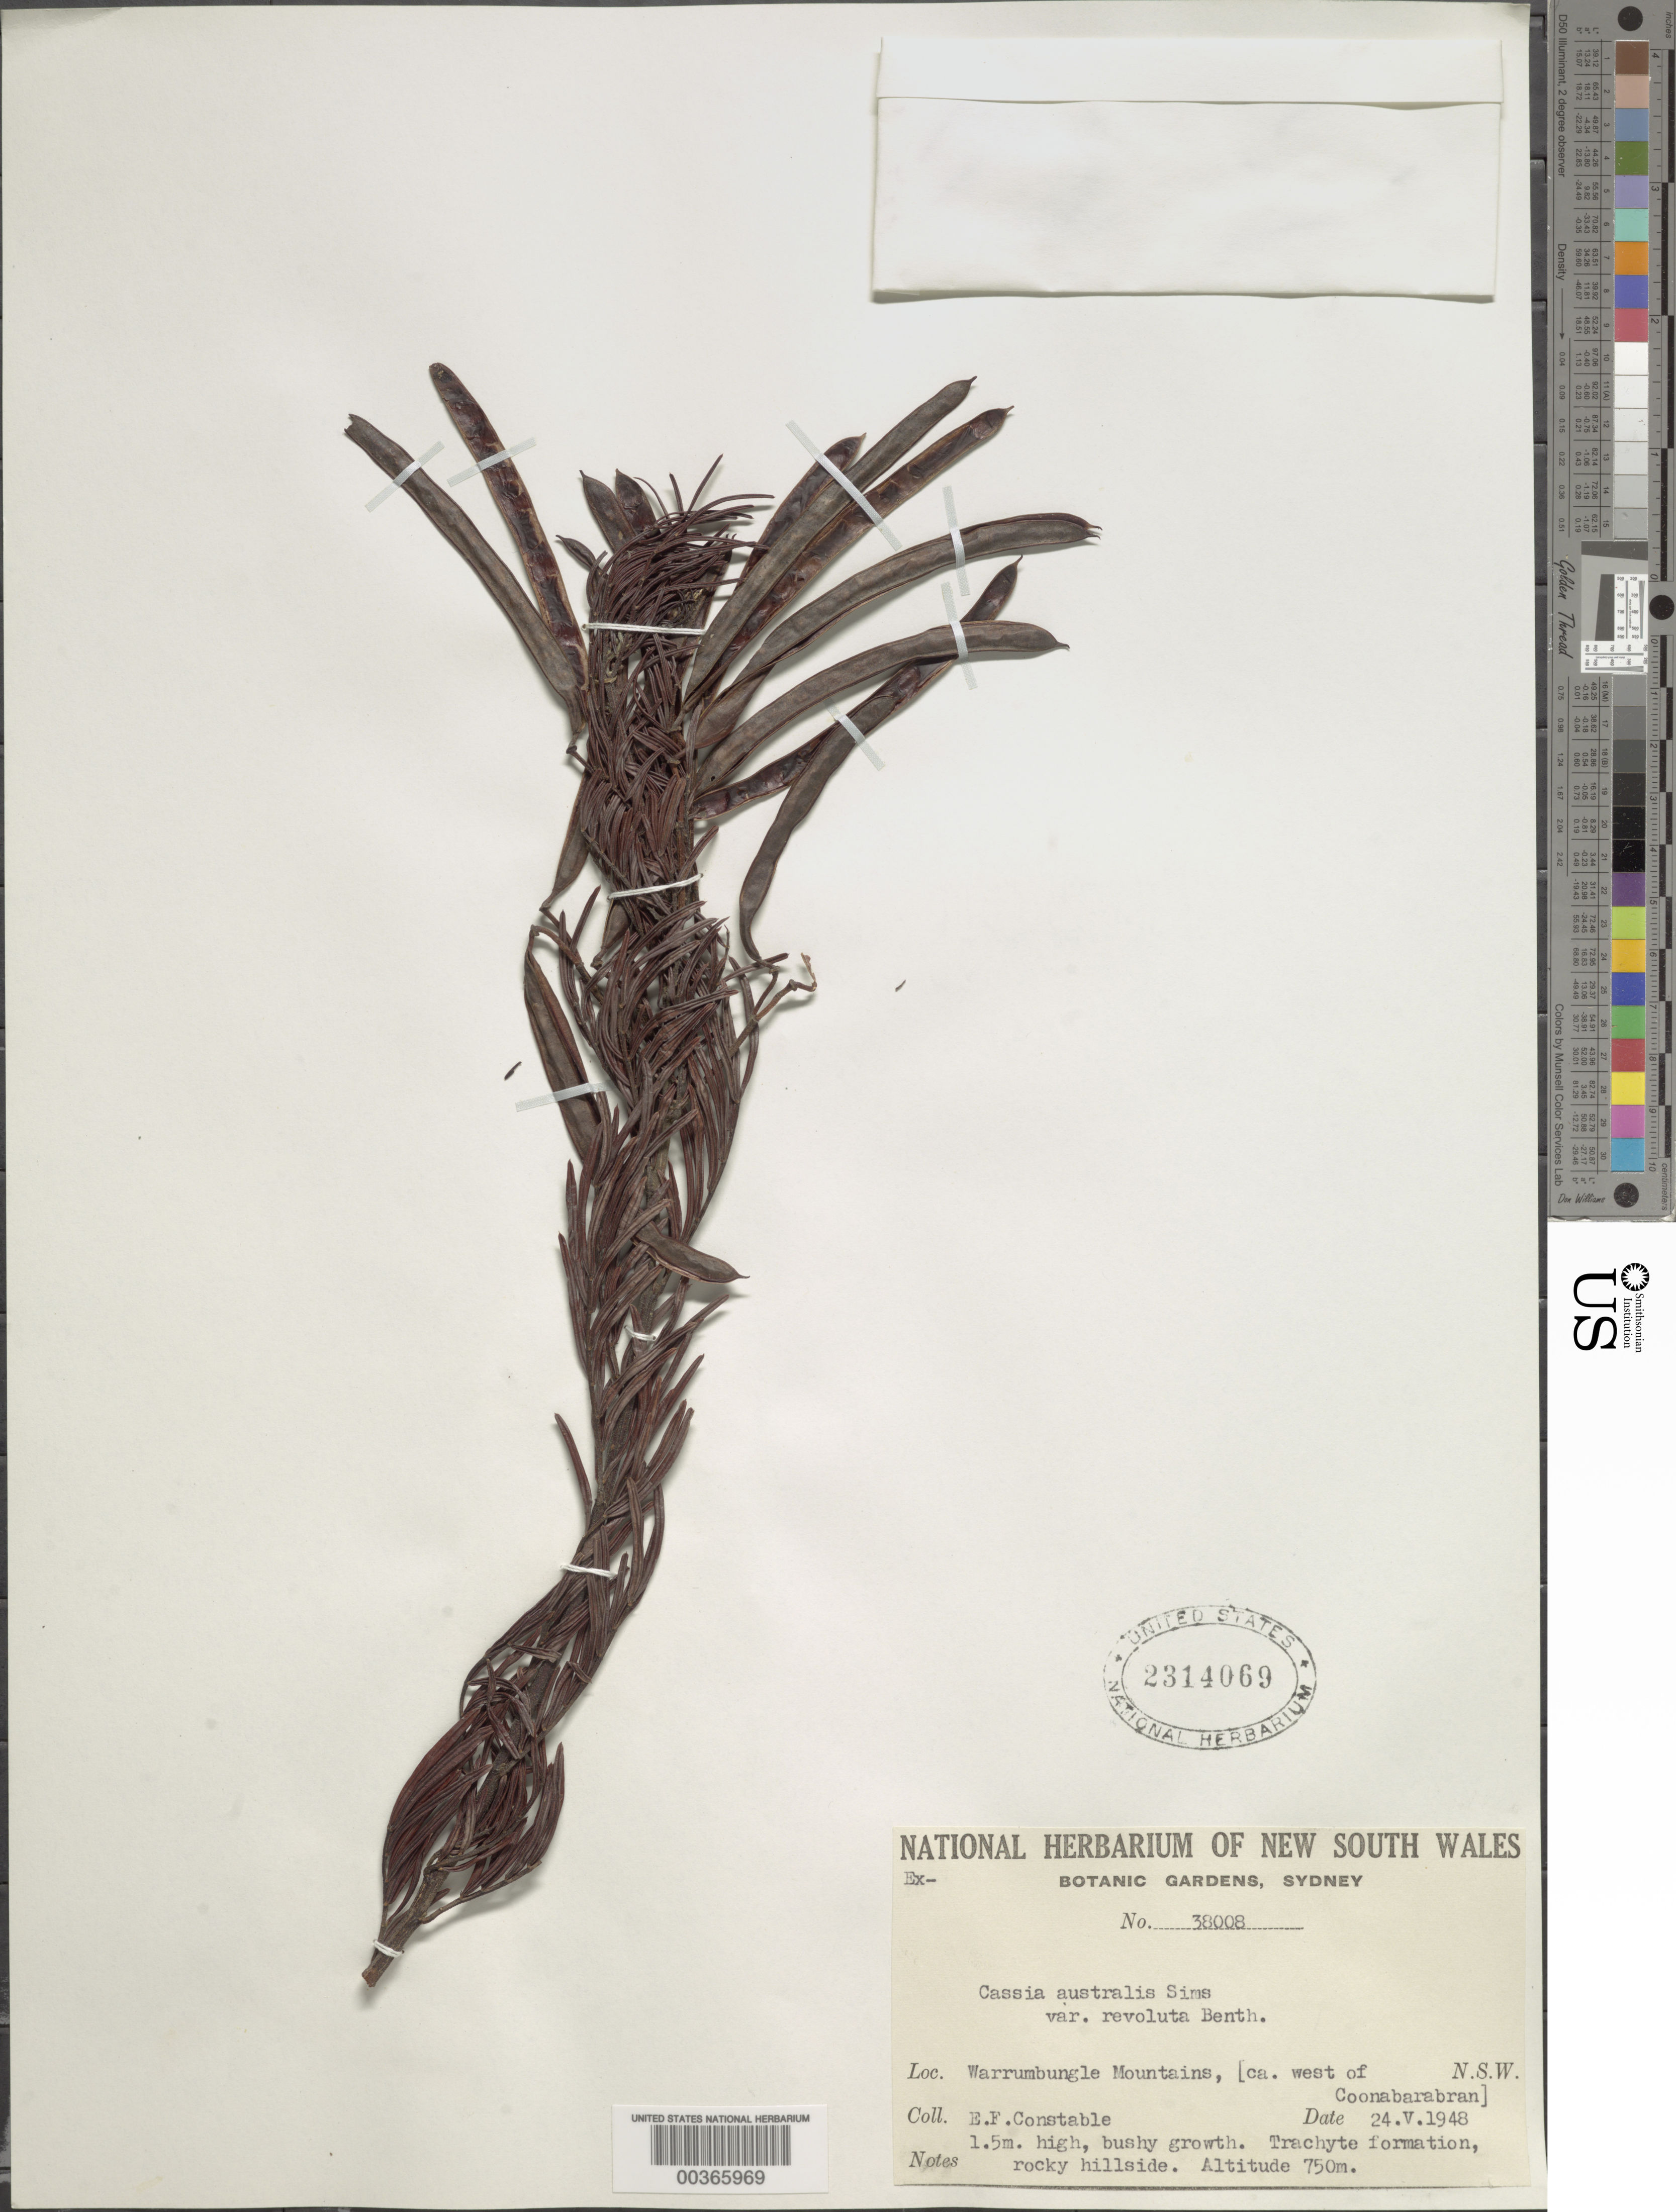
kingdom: Plantae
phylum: Tracheophyta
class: Magnoliopsida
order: Fabales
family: Fabaceae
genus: Senna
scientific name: Senna australis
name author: H.S. Irwin & Barneby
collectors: E. F. Constable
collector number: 38008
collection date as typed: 24 May 1948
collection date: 1948-05-24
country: Australia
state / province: New South Wales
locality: Warrumbungle mountains, w of coonabarabran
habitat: Trachyte formation, rocky hillside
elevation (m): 750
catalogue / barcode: US 2314069